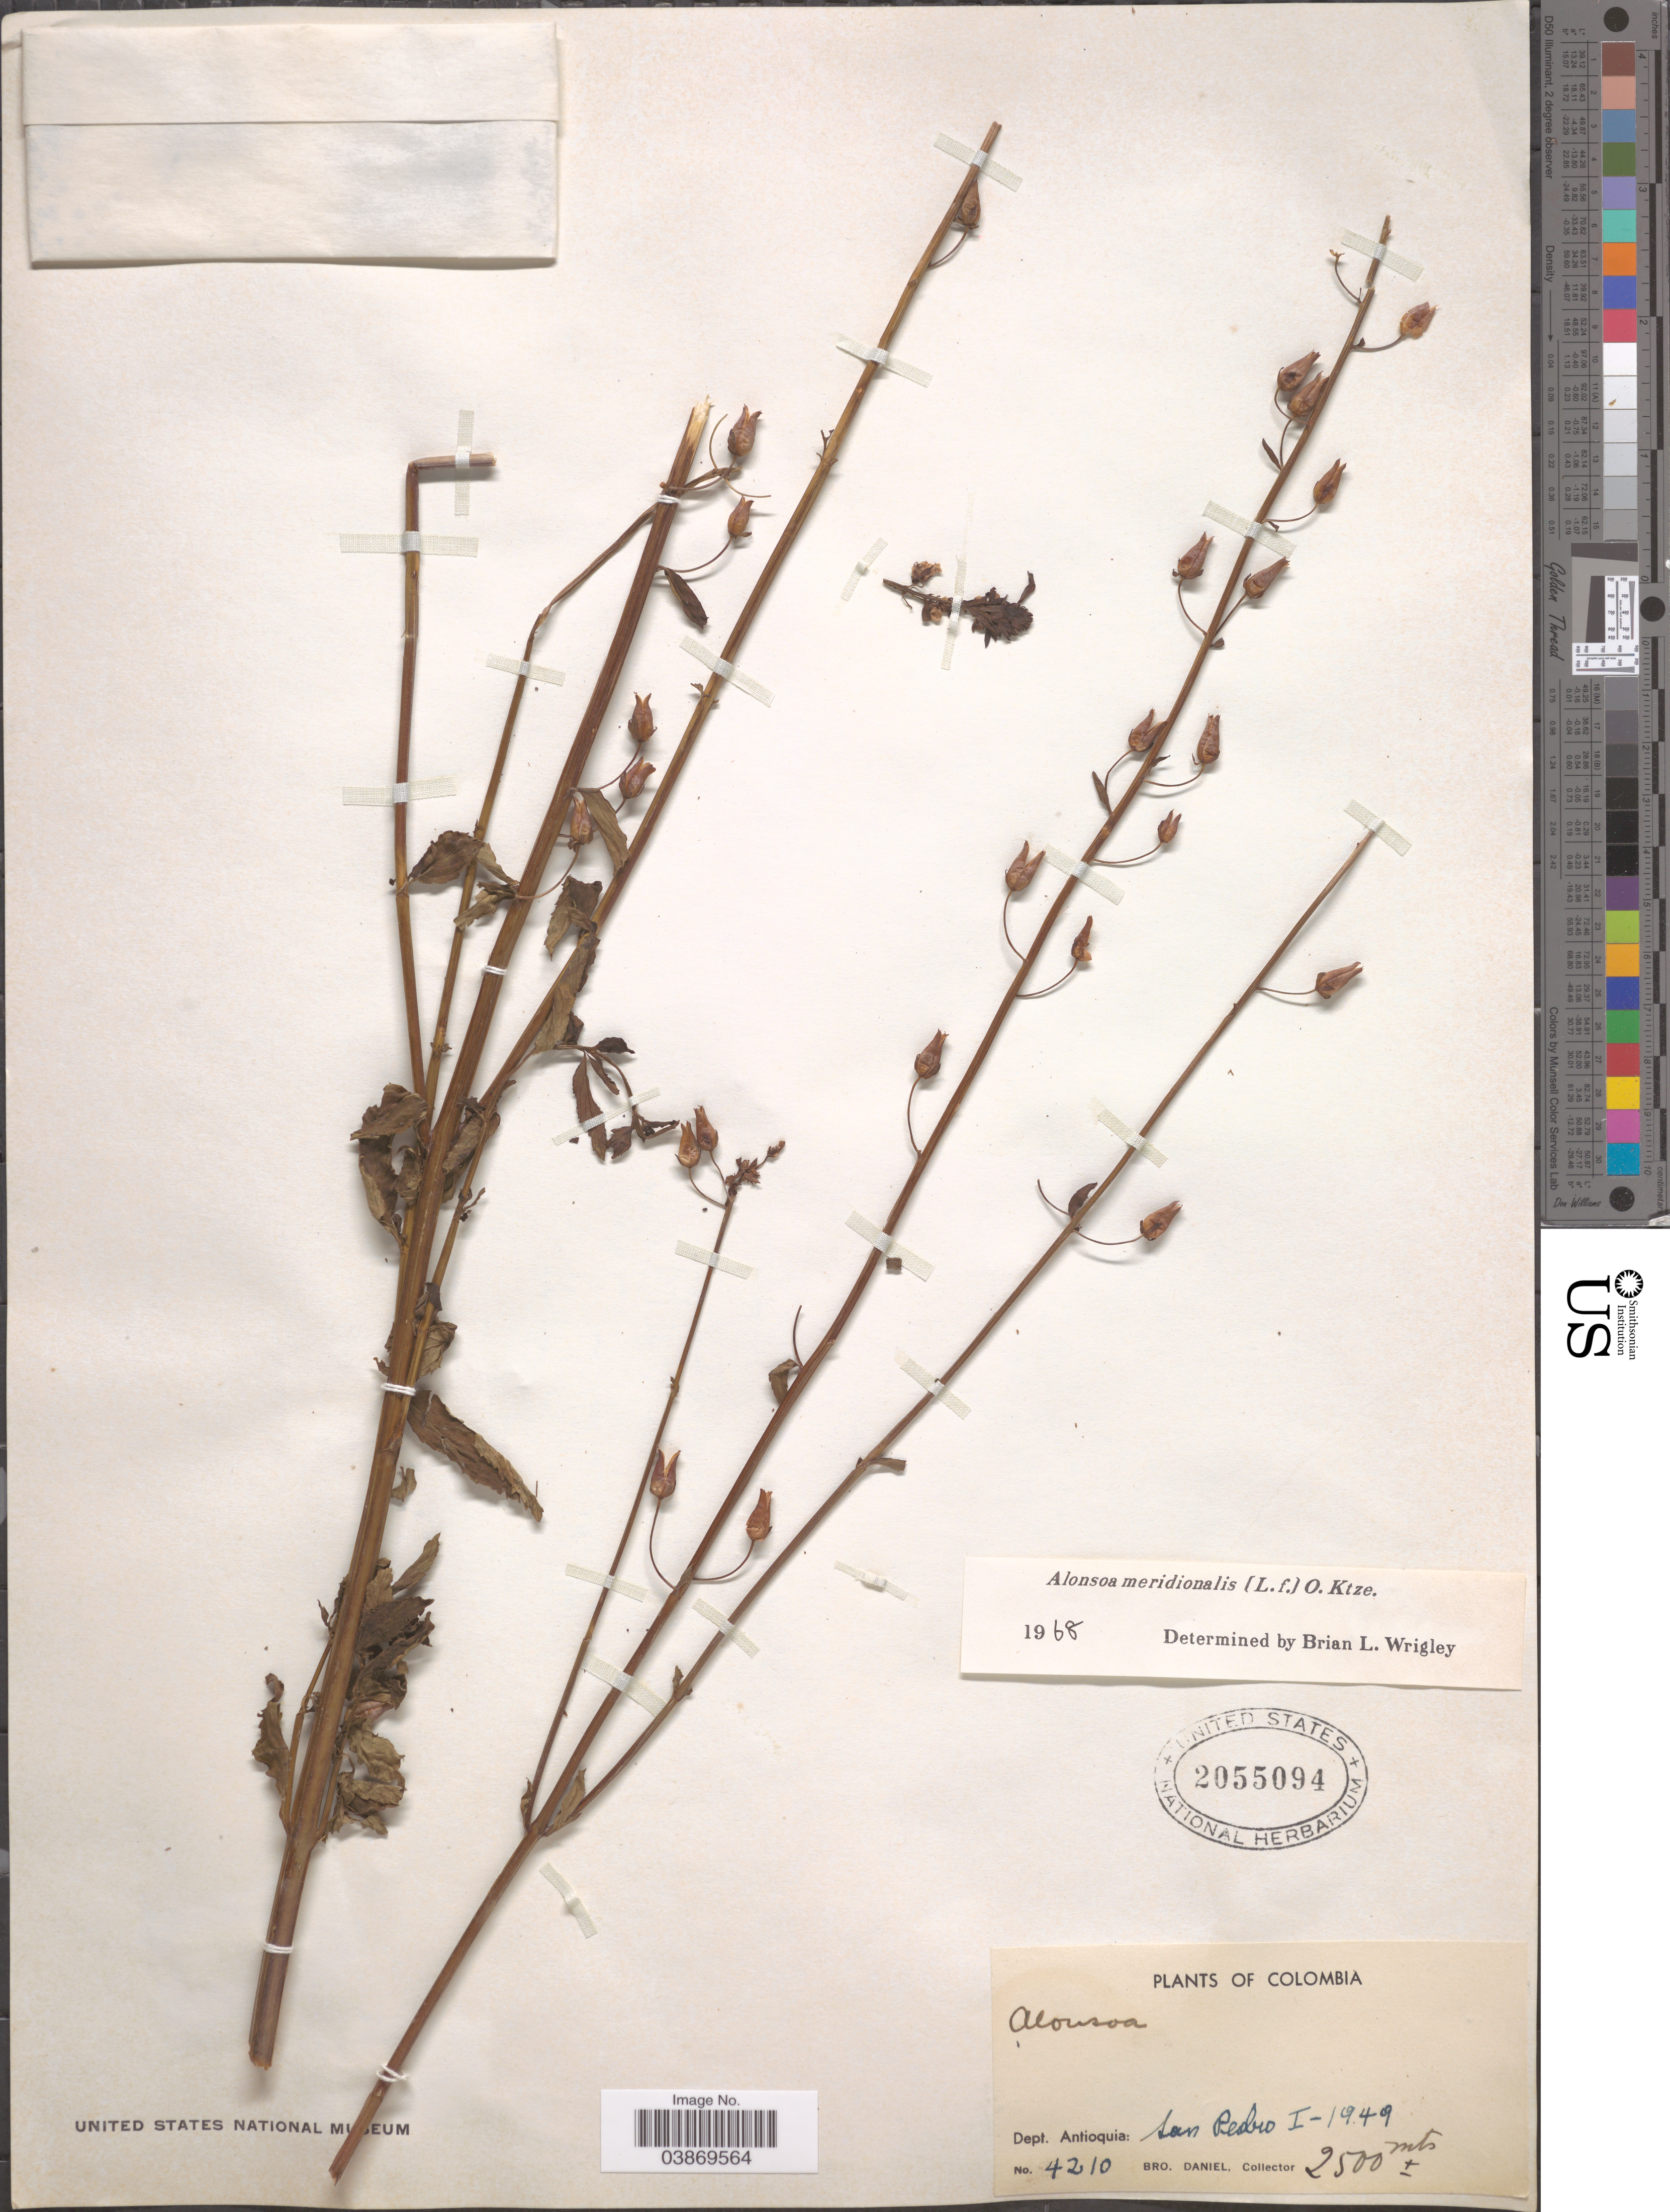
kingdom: Plantae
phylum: Tracheophyta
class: Magnoliopsida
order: Lamiales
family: Scrophulariaceae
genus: Alonsoa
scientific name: Alonsoa meridionalis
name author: (L. f.) Kuntze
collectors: Bro. Daniel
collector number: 4210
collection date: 1949-01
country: Colombia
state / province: Antioquia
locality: Dept. Antioquia: San Pedro.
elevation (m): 2500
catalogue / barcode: US 2055094